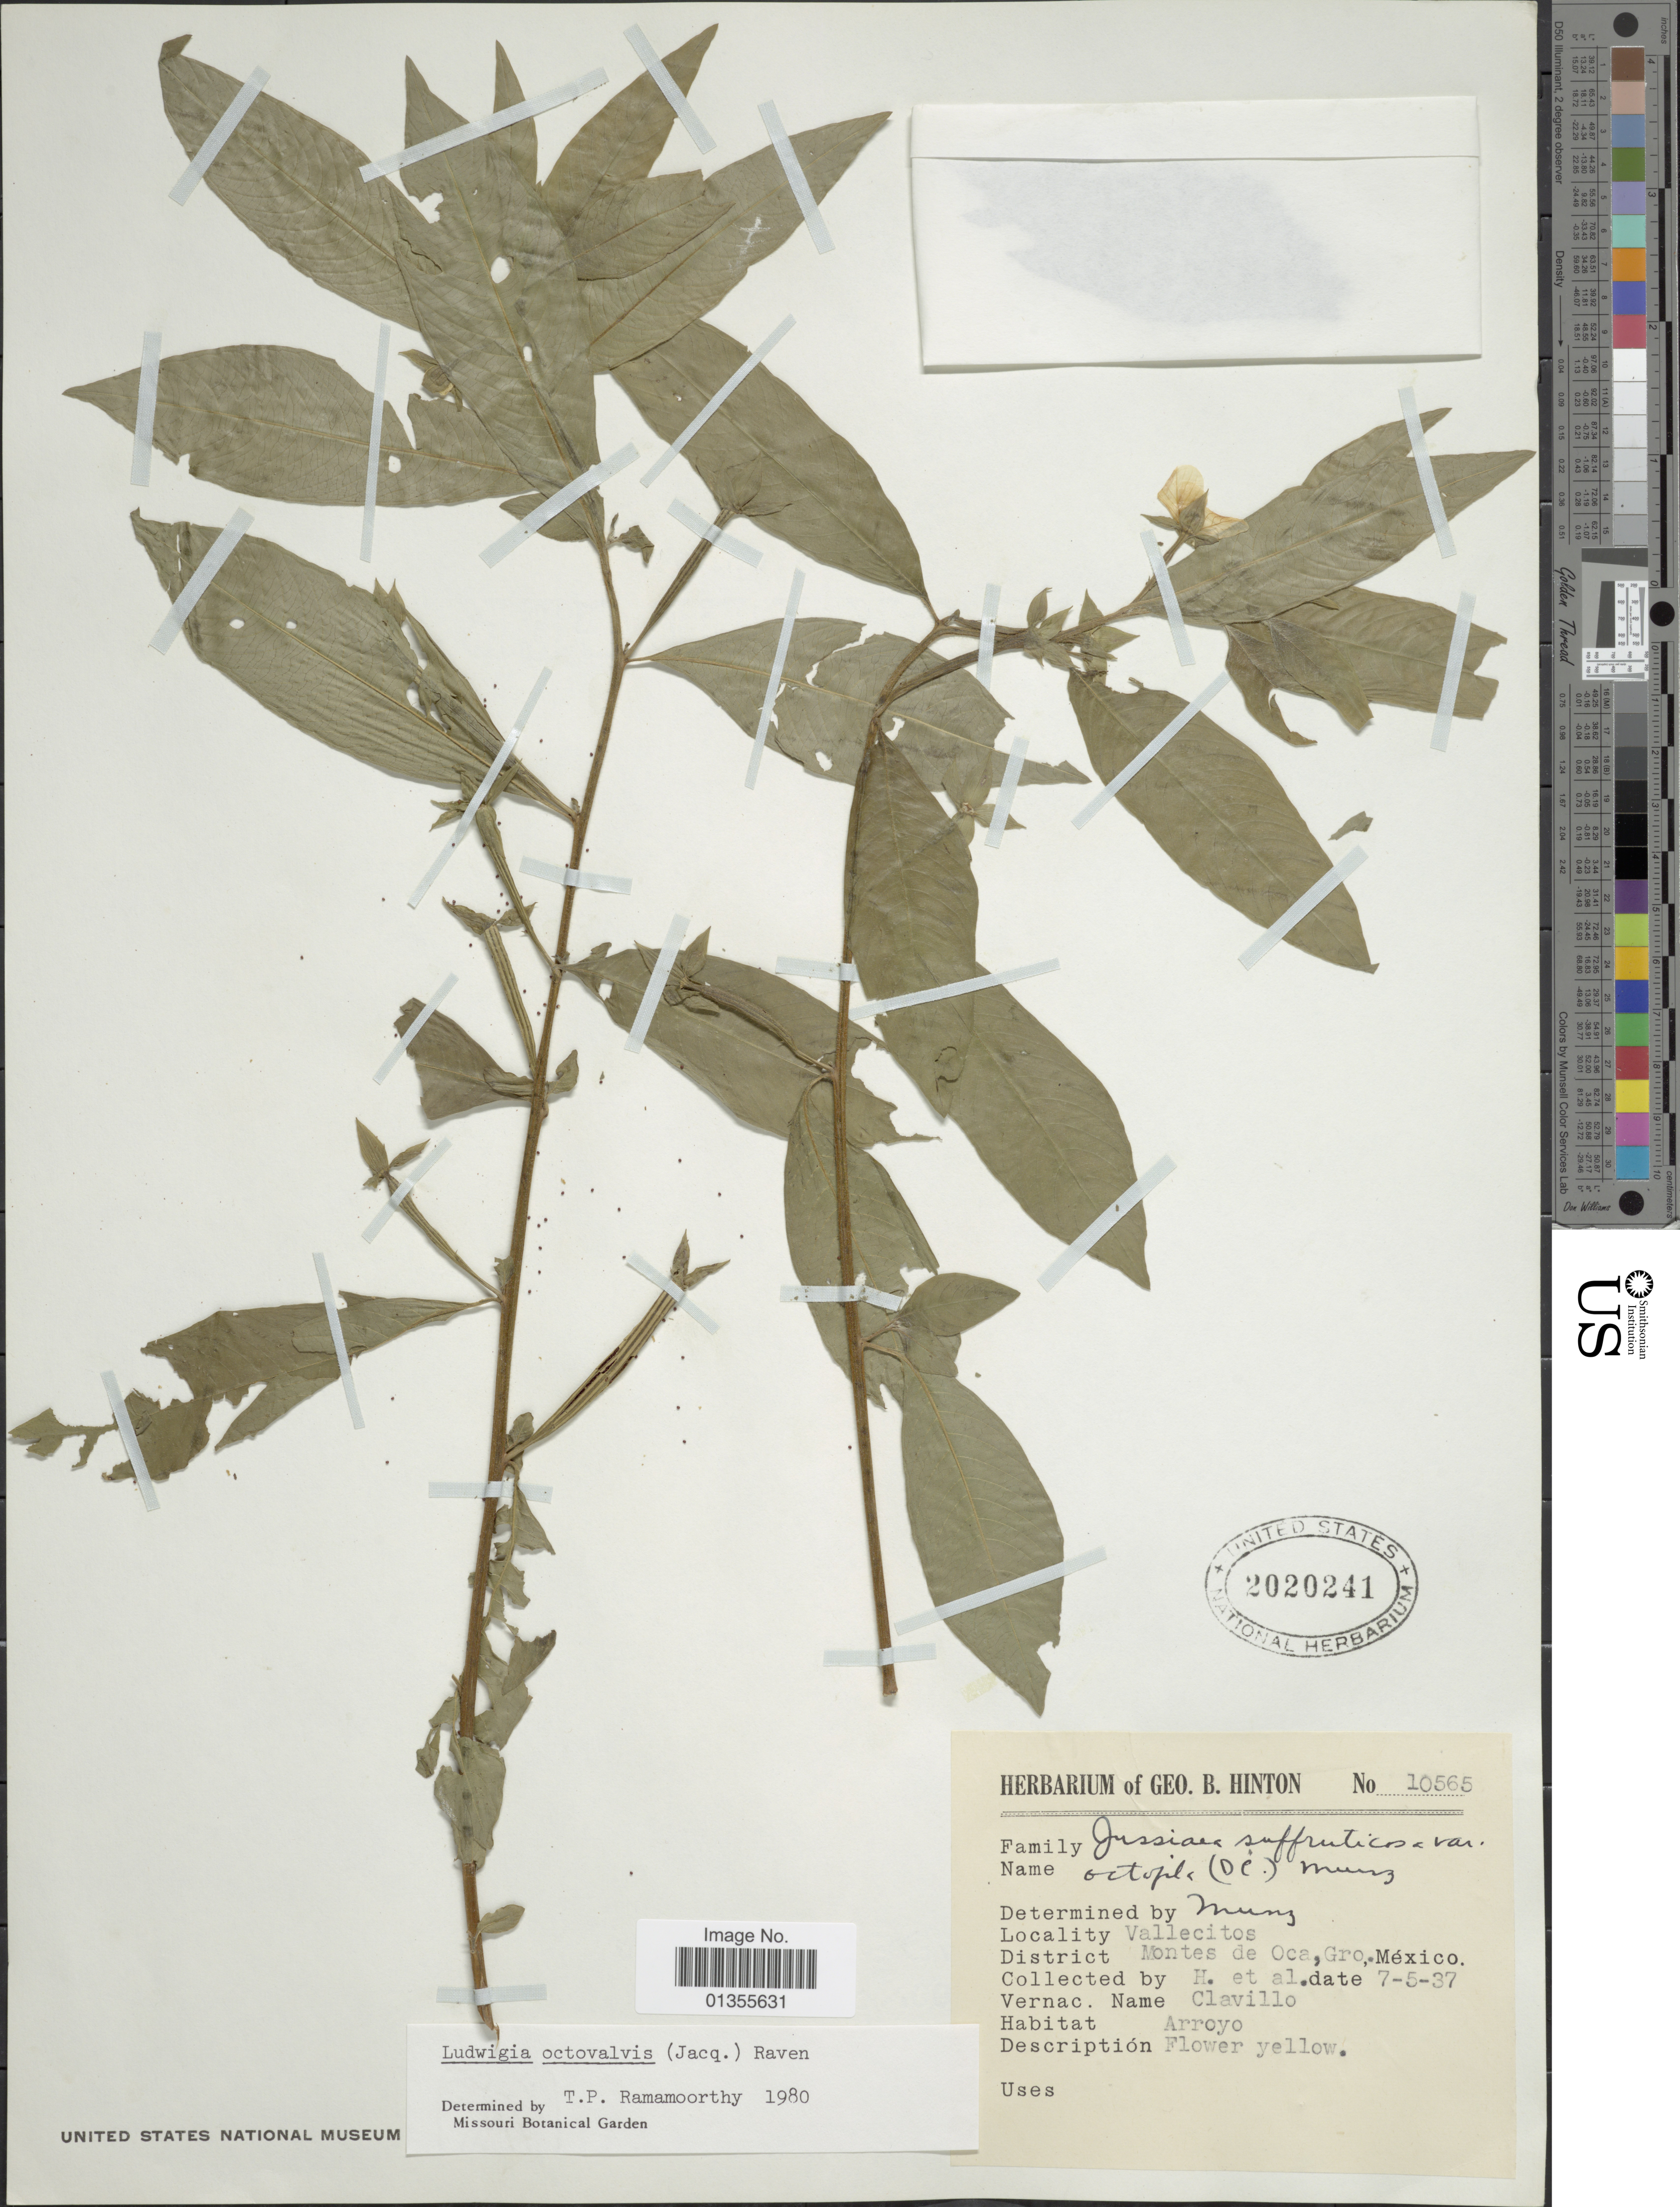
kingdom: Plantae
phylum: Tracheophyta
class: Magnoliopsida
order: Myrtales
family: Onagraceae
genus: Ludwigia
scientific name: Ludwigia octovalvis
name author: (Jacq.) P.H. Raven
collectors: G. B. Hinton & et al.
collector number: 10565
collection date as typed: Transcribed d/m/y: 5/7/37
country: Mexico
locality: Vallecitos. District Montes de Oca, Gro.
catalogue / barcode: US 2020241